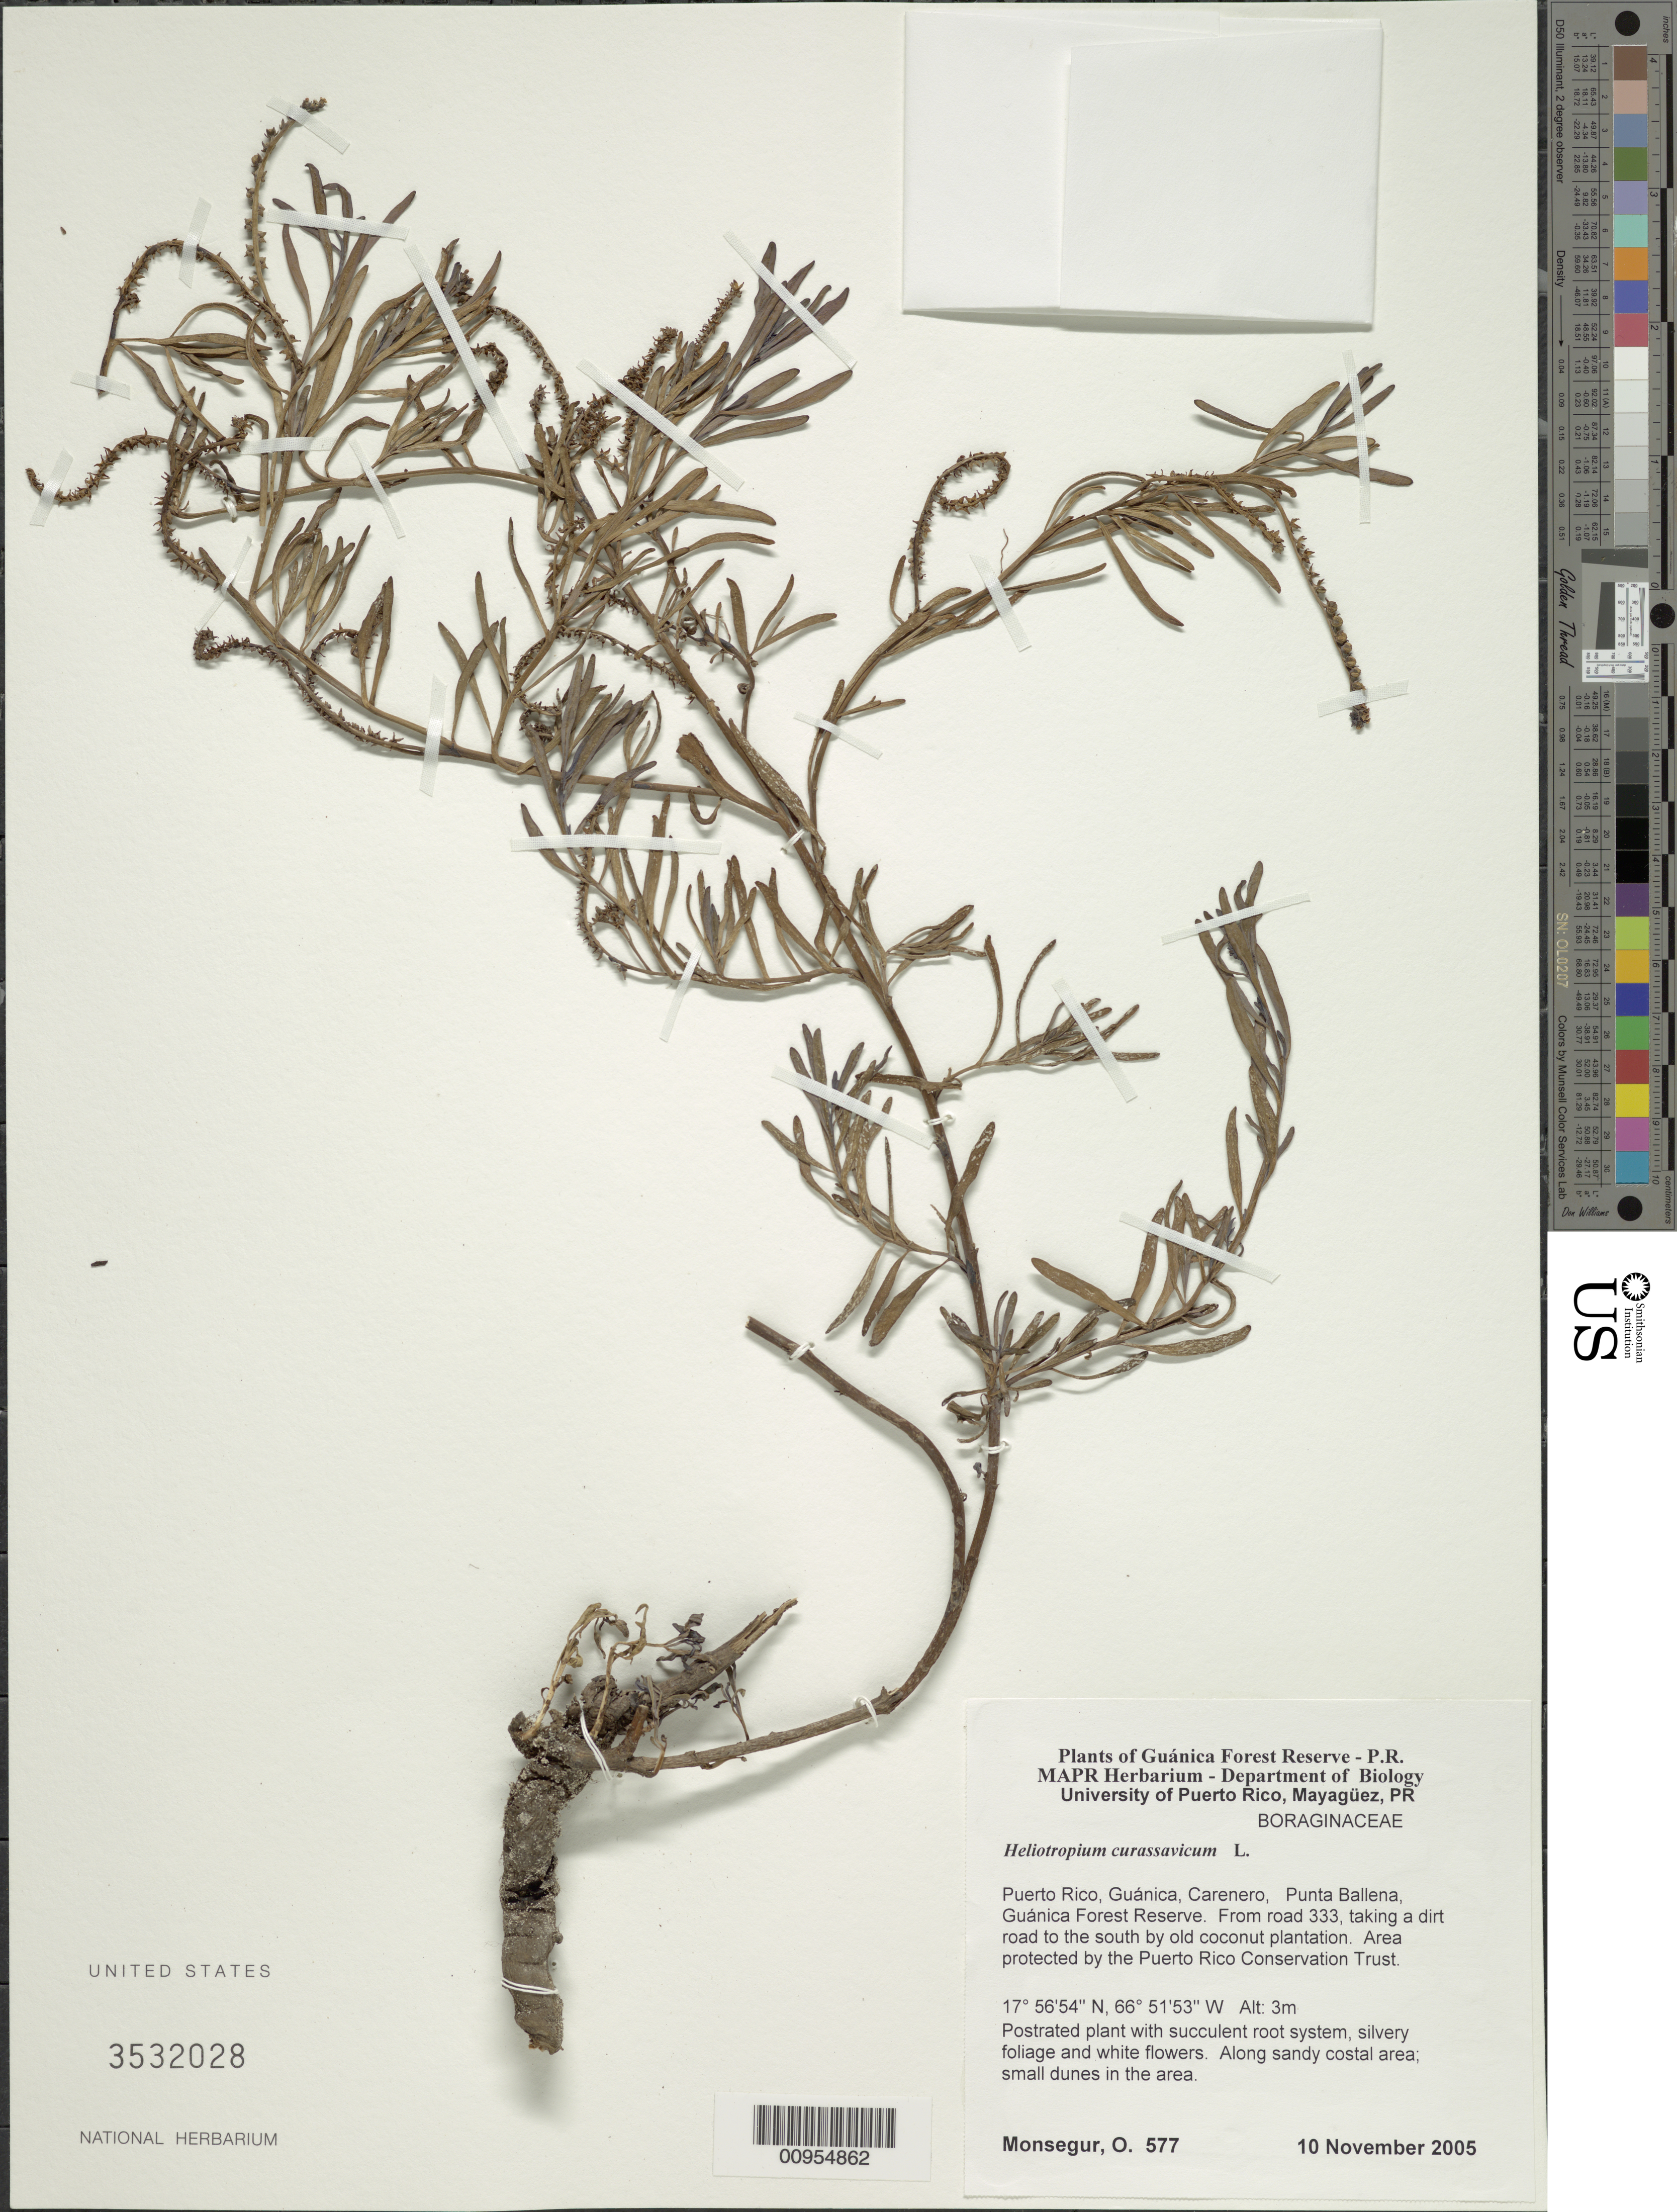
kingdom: Plantae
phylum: Tracheophyta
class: Magnoliopsida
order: Boraginales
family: Heliotropiaceae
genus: Heliotropium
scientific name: Heliotropium curassavicum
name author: L.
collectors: O. Monsegur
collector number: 577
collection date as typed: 10 Nov 2005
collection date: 2005-11-10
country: Puerto Rico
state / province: Guánica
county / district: Carenero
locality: Guánica Forest Reserve. Punta Ballena, from road 333, taking a dirt road to the south by old coconut plantation. Area protected by the Puerto Rico Conservation Trust.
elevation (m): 3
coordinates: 17.56535, 66.51534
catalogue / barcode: US 3532028